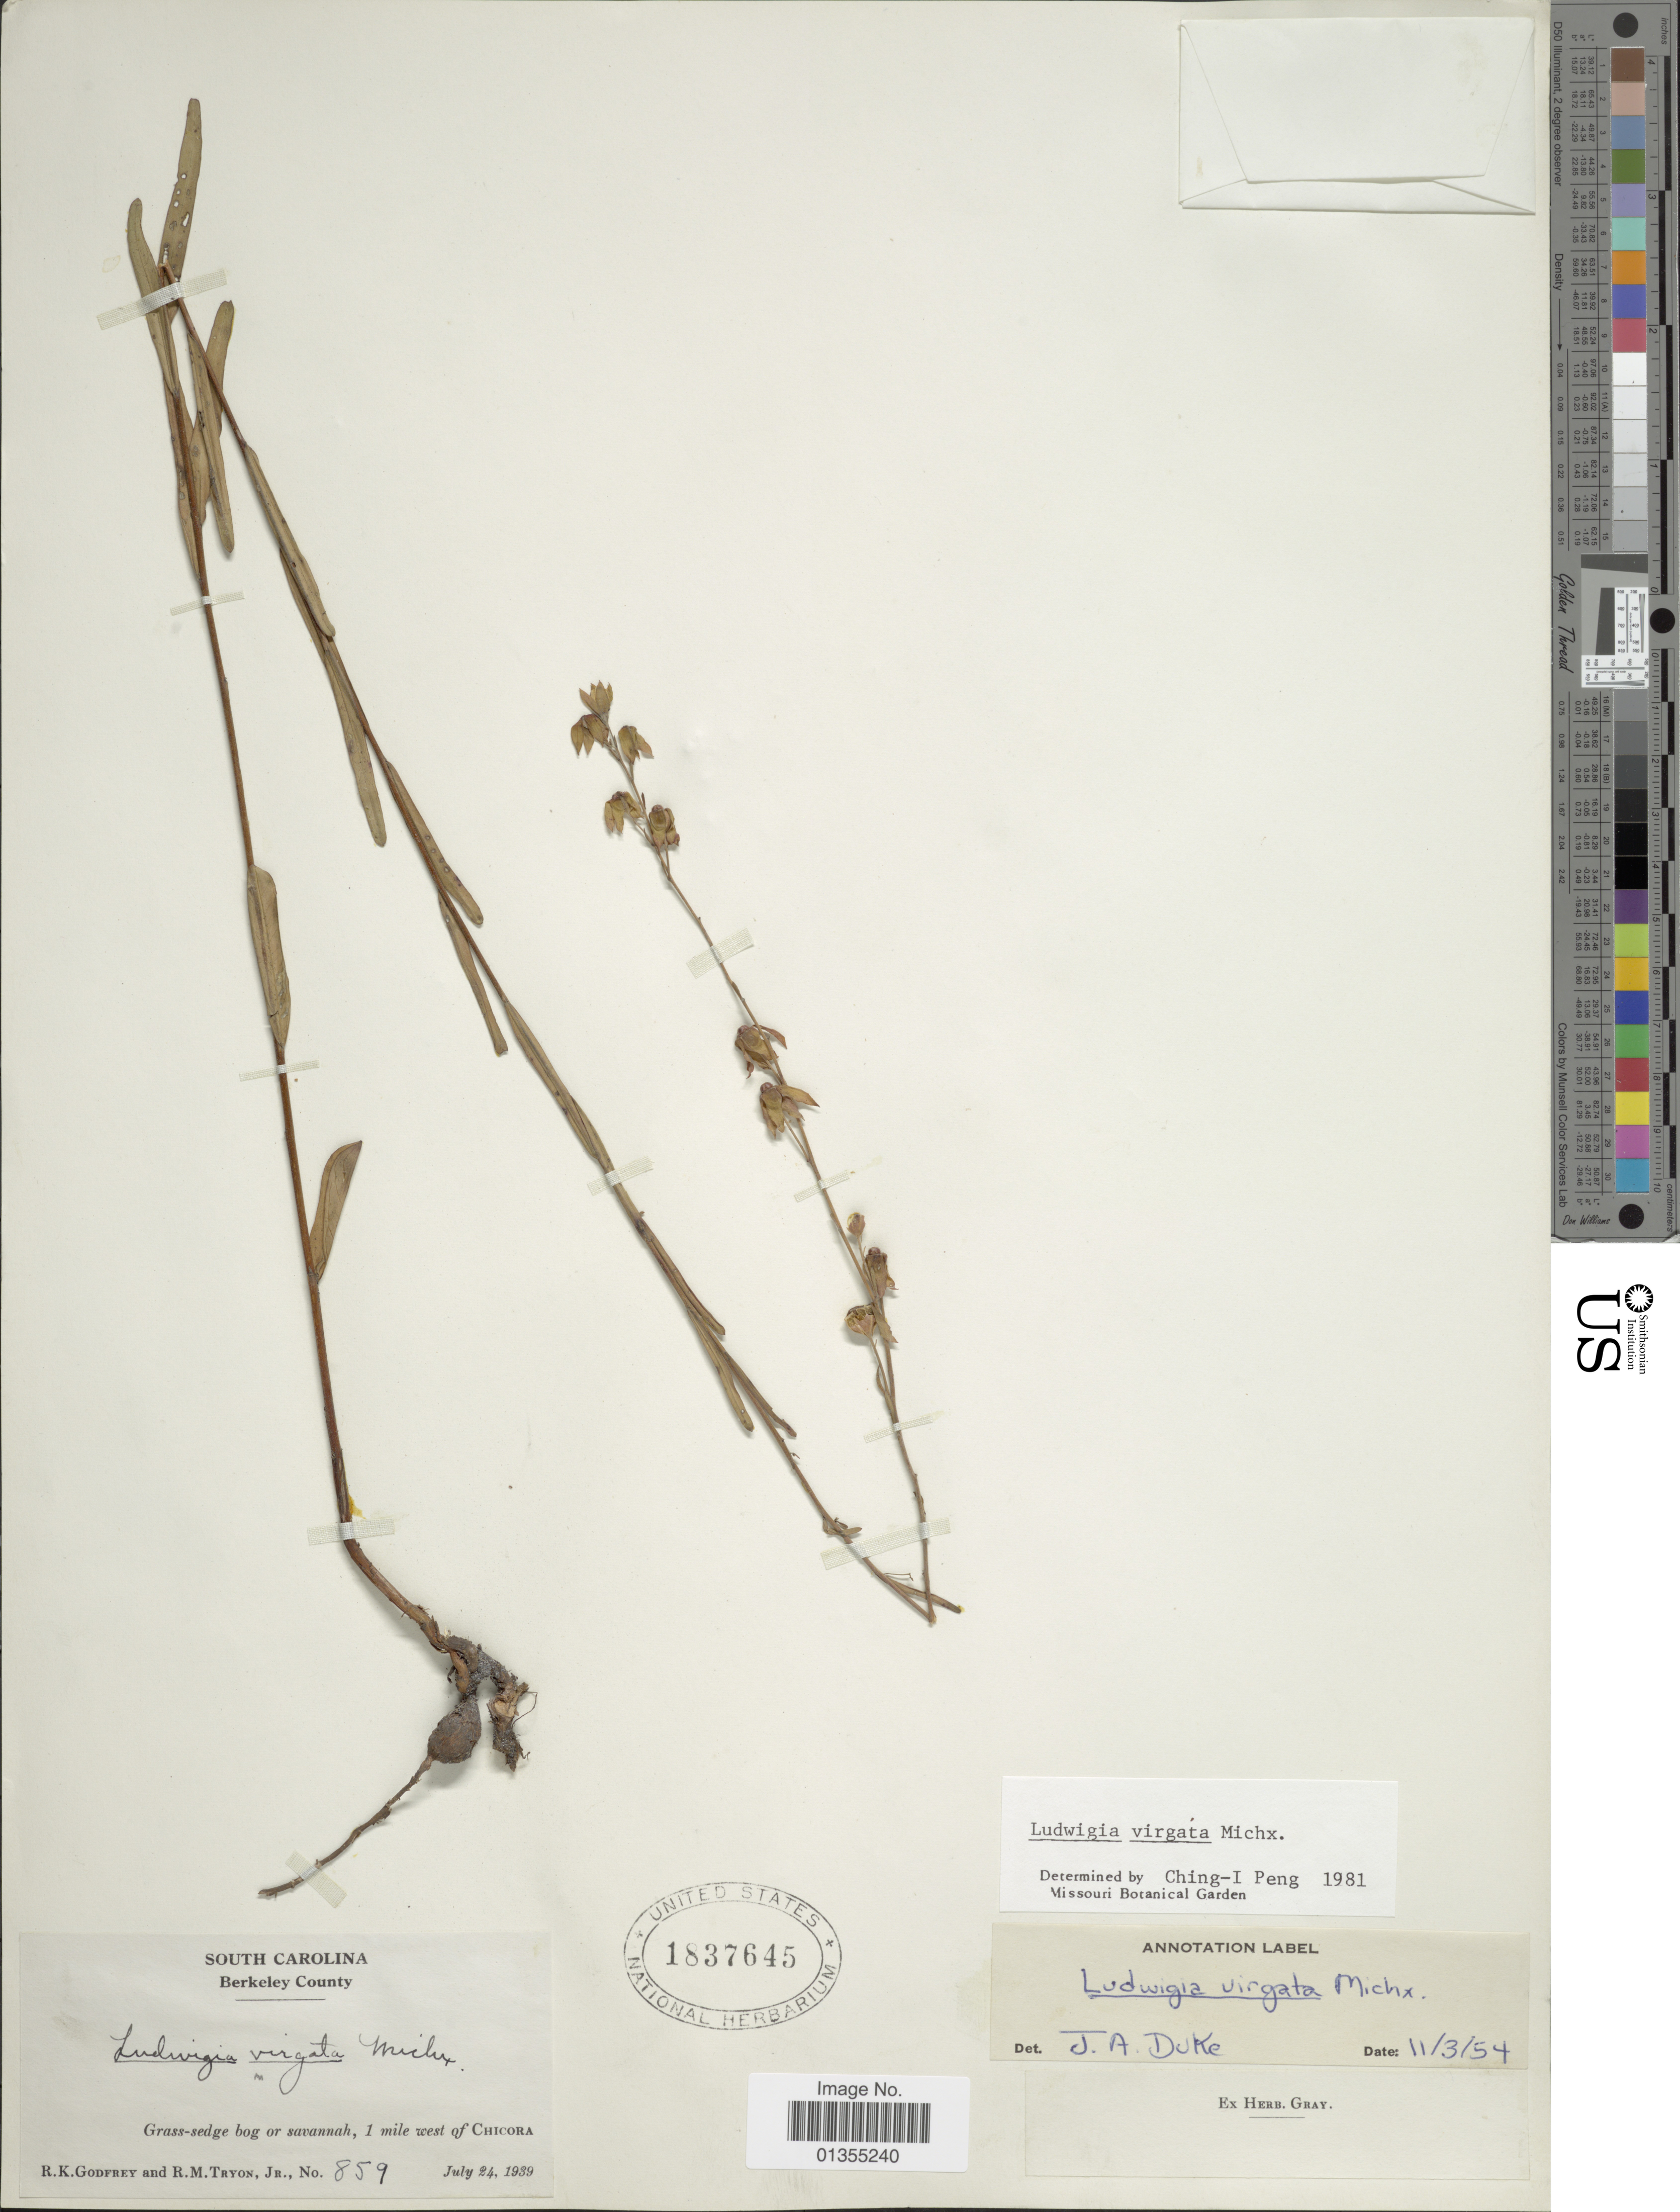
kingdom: Plantae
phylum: Tracheophyta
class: Magnoliopsida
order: Myrtales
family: Onagraceae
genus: Ludwigia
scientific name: Ludwigia virgata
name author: Michx.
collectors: R. K. Godfrey & R. M. Tryon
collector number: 859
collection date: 1939-07-24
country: United States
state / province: South Carolina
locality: Berkeley County, 1 mile west of Chicora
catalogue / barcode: US 1837645